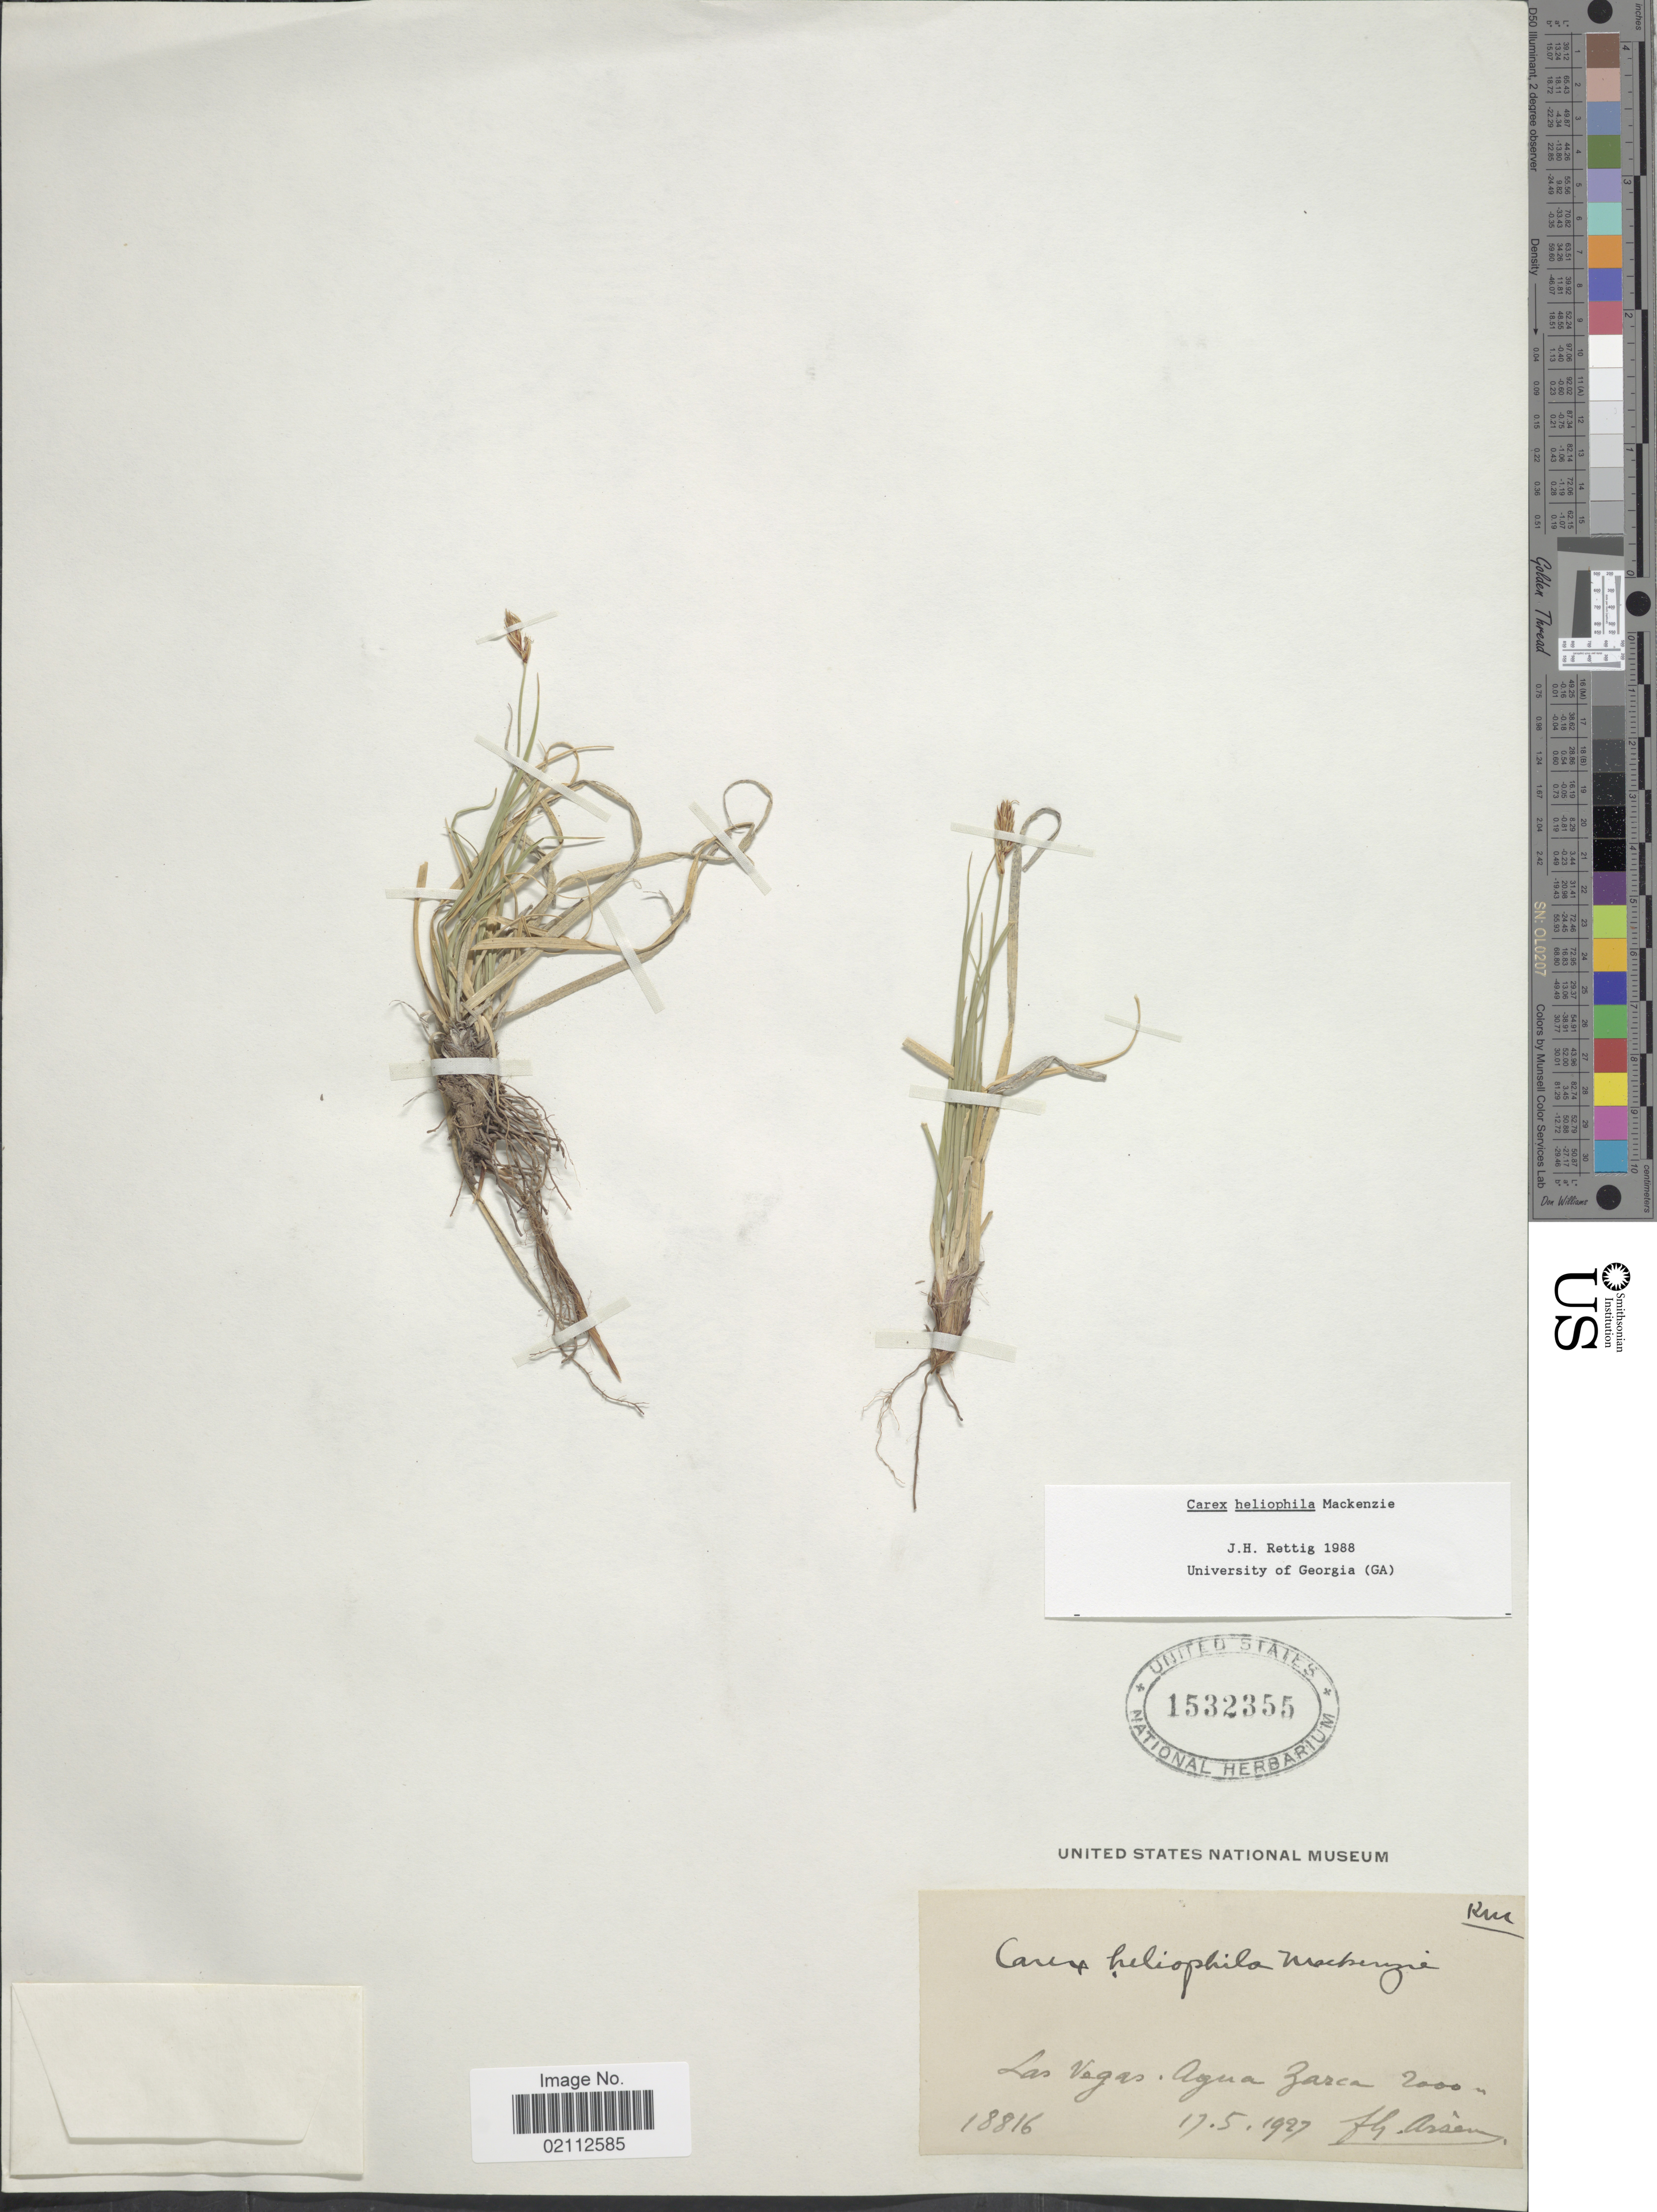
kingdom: Plantae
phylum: Tracheophyta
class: Liliopsida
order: Poales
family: Cyperaceae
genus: Carex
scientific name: Carex heliophila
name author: Mack.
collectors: F. Arsène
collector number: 18816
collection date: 1927-05-17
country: United States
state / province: New Mexico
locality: Las Vegas, Agua Zarca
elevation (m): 2000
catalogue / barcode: US 1532355